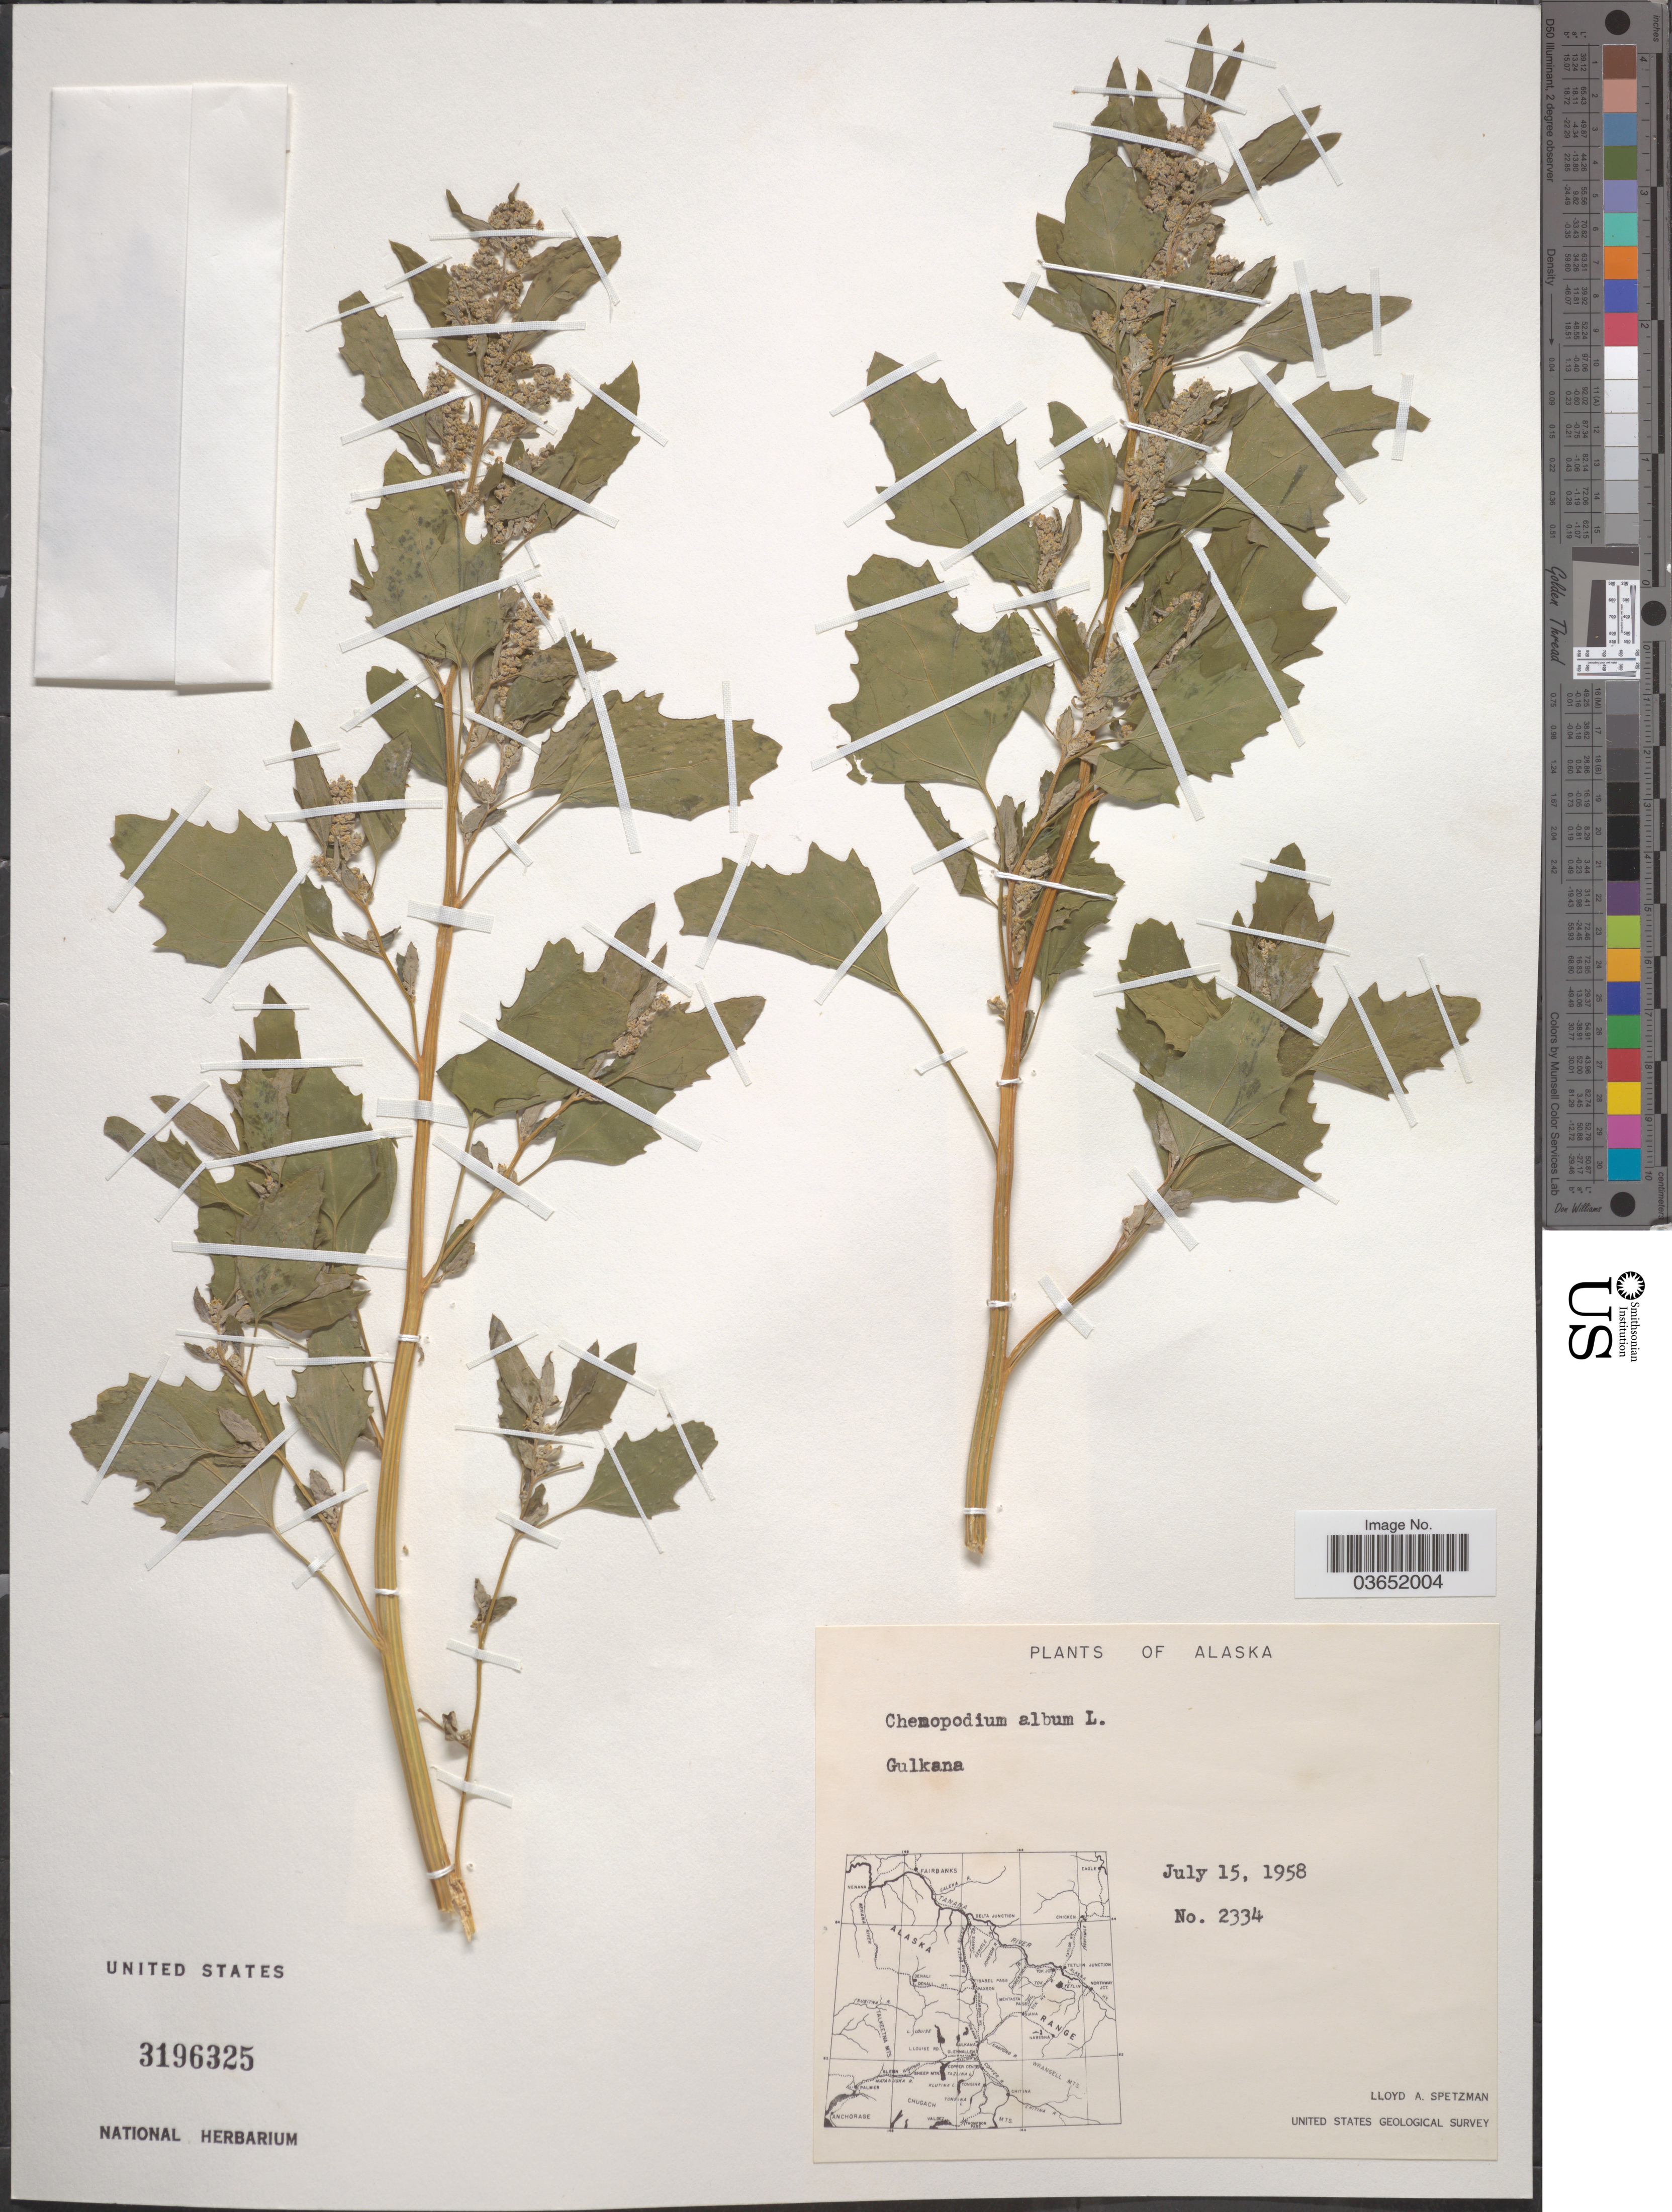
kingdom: Plantae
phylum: Tracheophyta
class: Magnoliopsida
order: Caryophyllales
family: Amaranthaceae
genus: Chenopodium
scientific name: Chenopodium album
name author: L.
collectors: L. Spetzman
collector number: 2334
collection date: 1958-07-15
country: United States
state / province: Alaska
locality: Gulkana.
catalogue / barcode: US 3196325